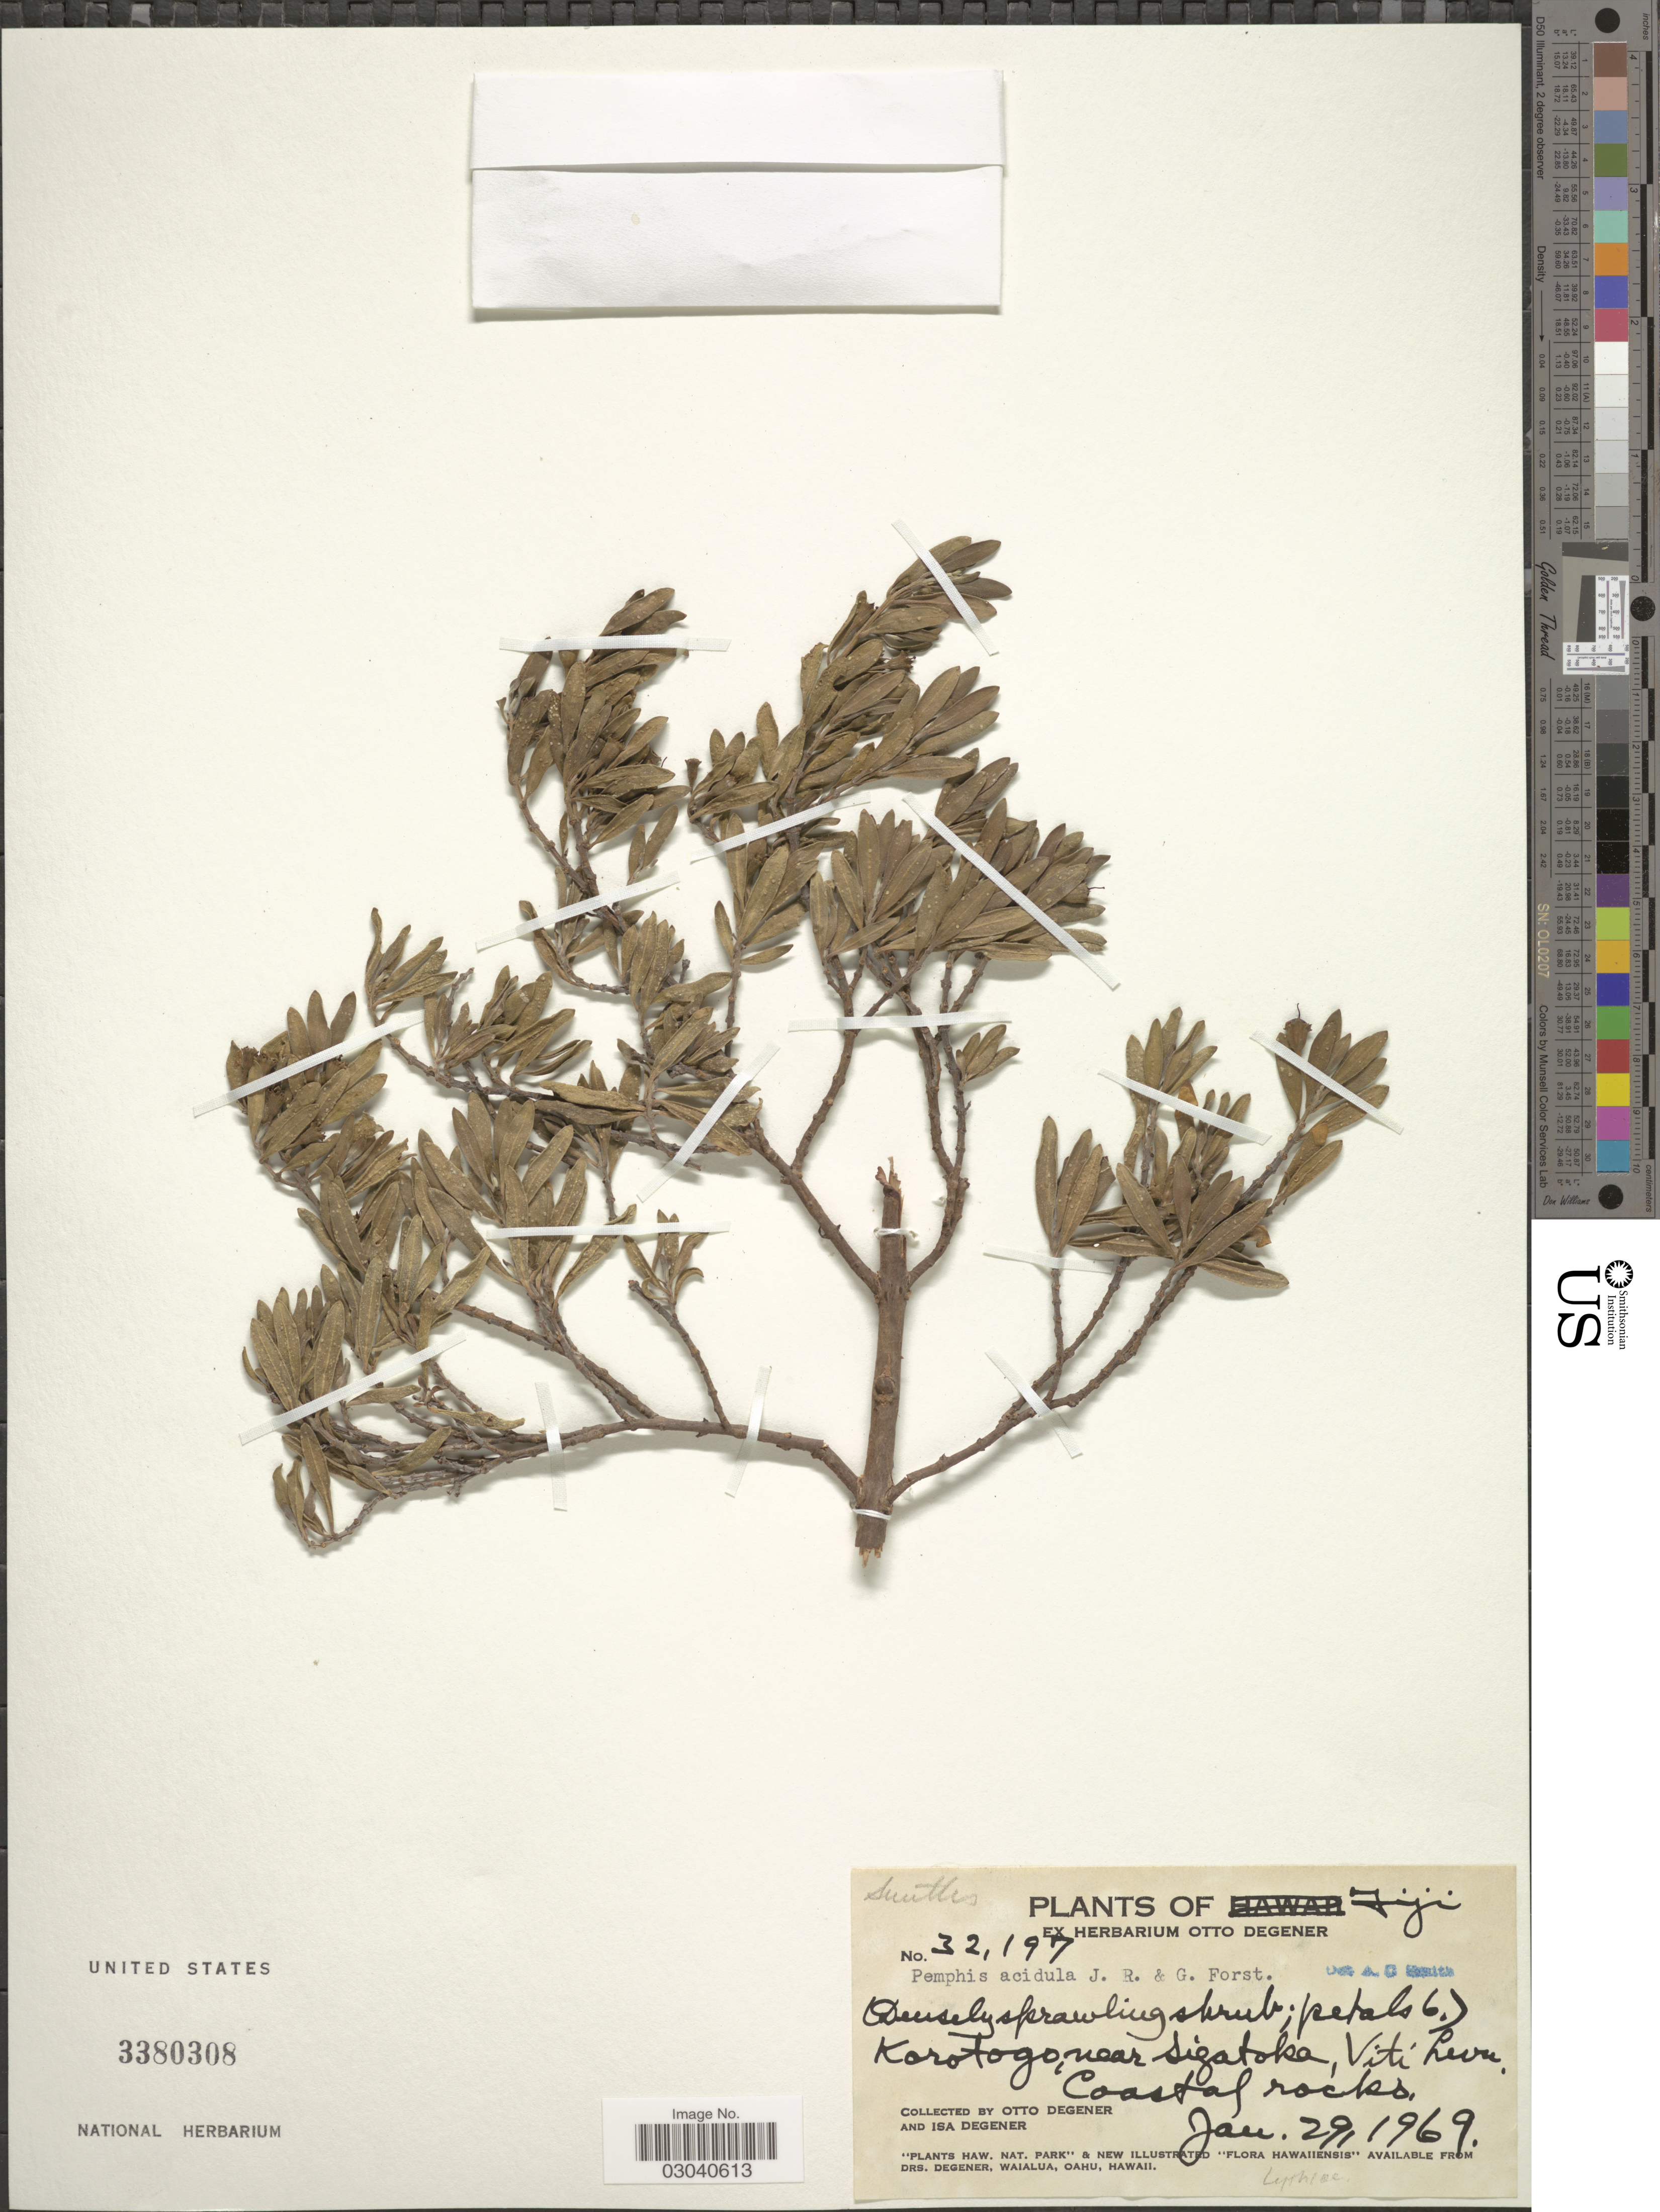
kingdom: Plantae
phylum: Tracheophyta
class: Magnoliopsida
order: Myrtales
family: Lythraceae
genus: Pemphis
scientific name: Pemphis acidula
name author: J.R. Forst. & G. Forst.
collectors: O. Degener & I. Degener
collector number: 32197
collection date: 1969-01-29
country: Fiji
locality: Korotogo, near sigatoka, Viti Levu.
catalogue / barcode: US 3380308